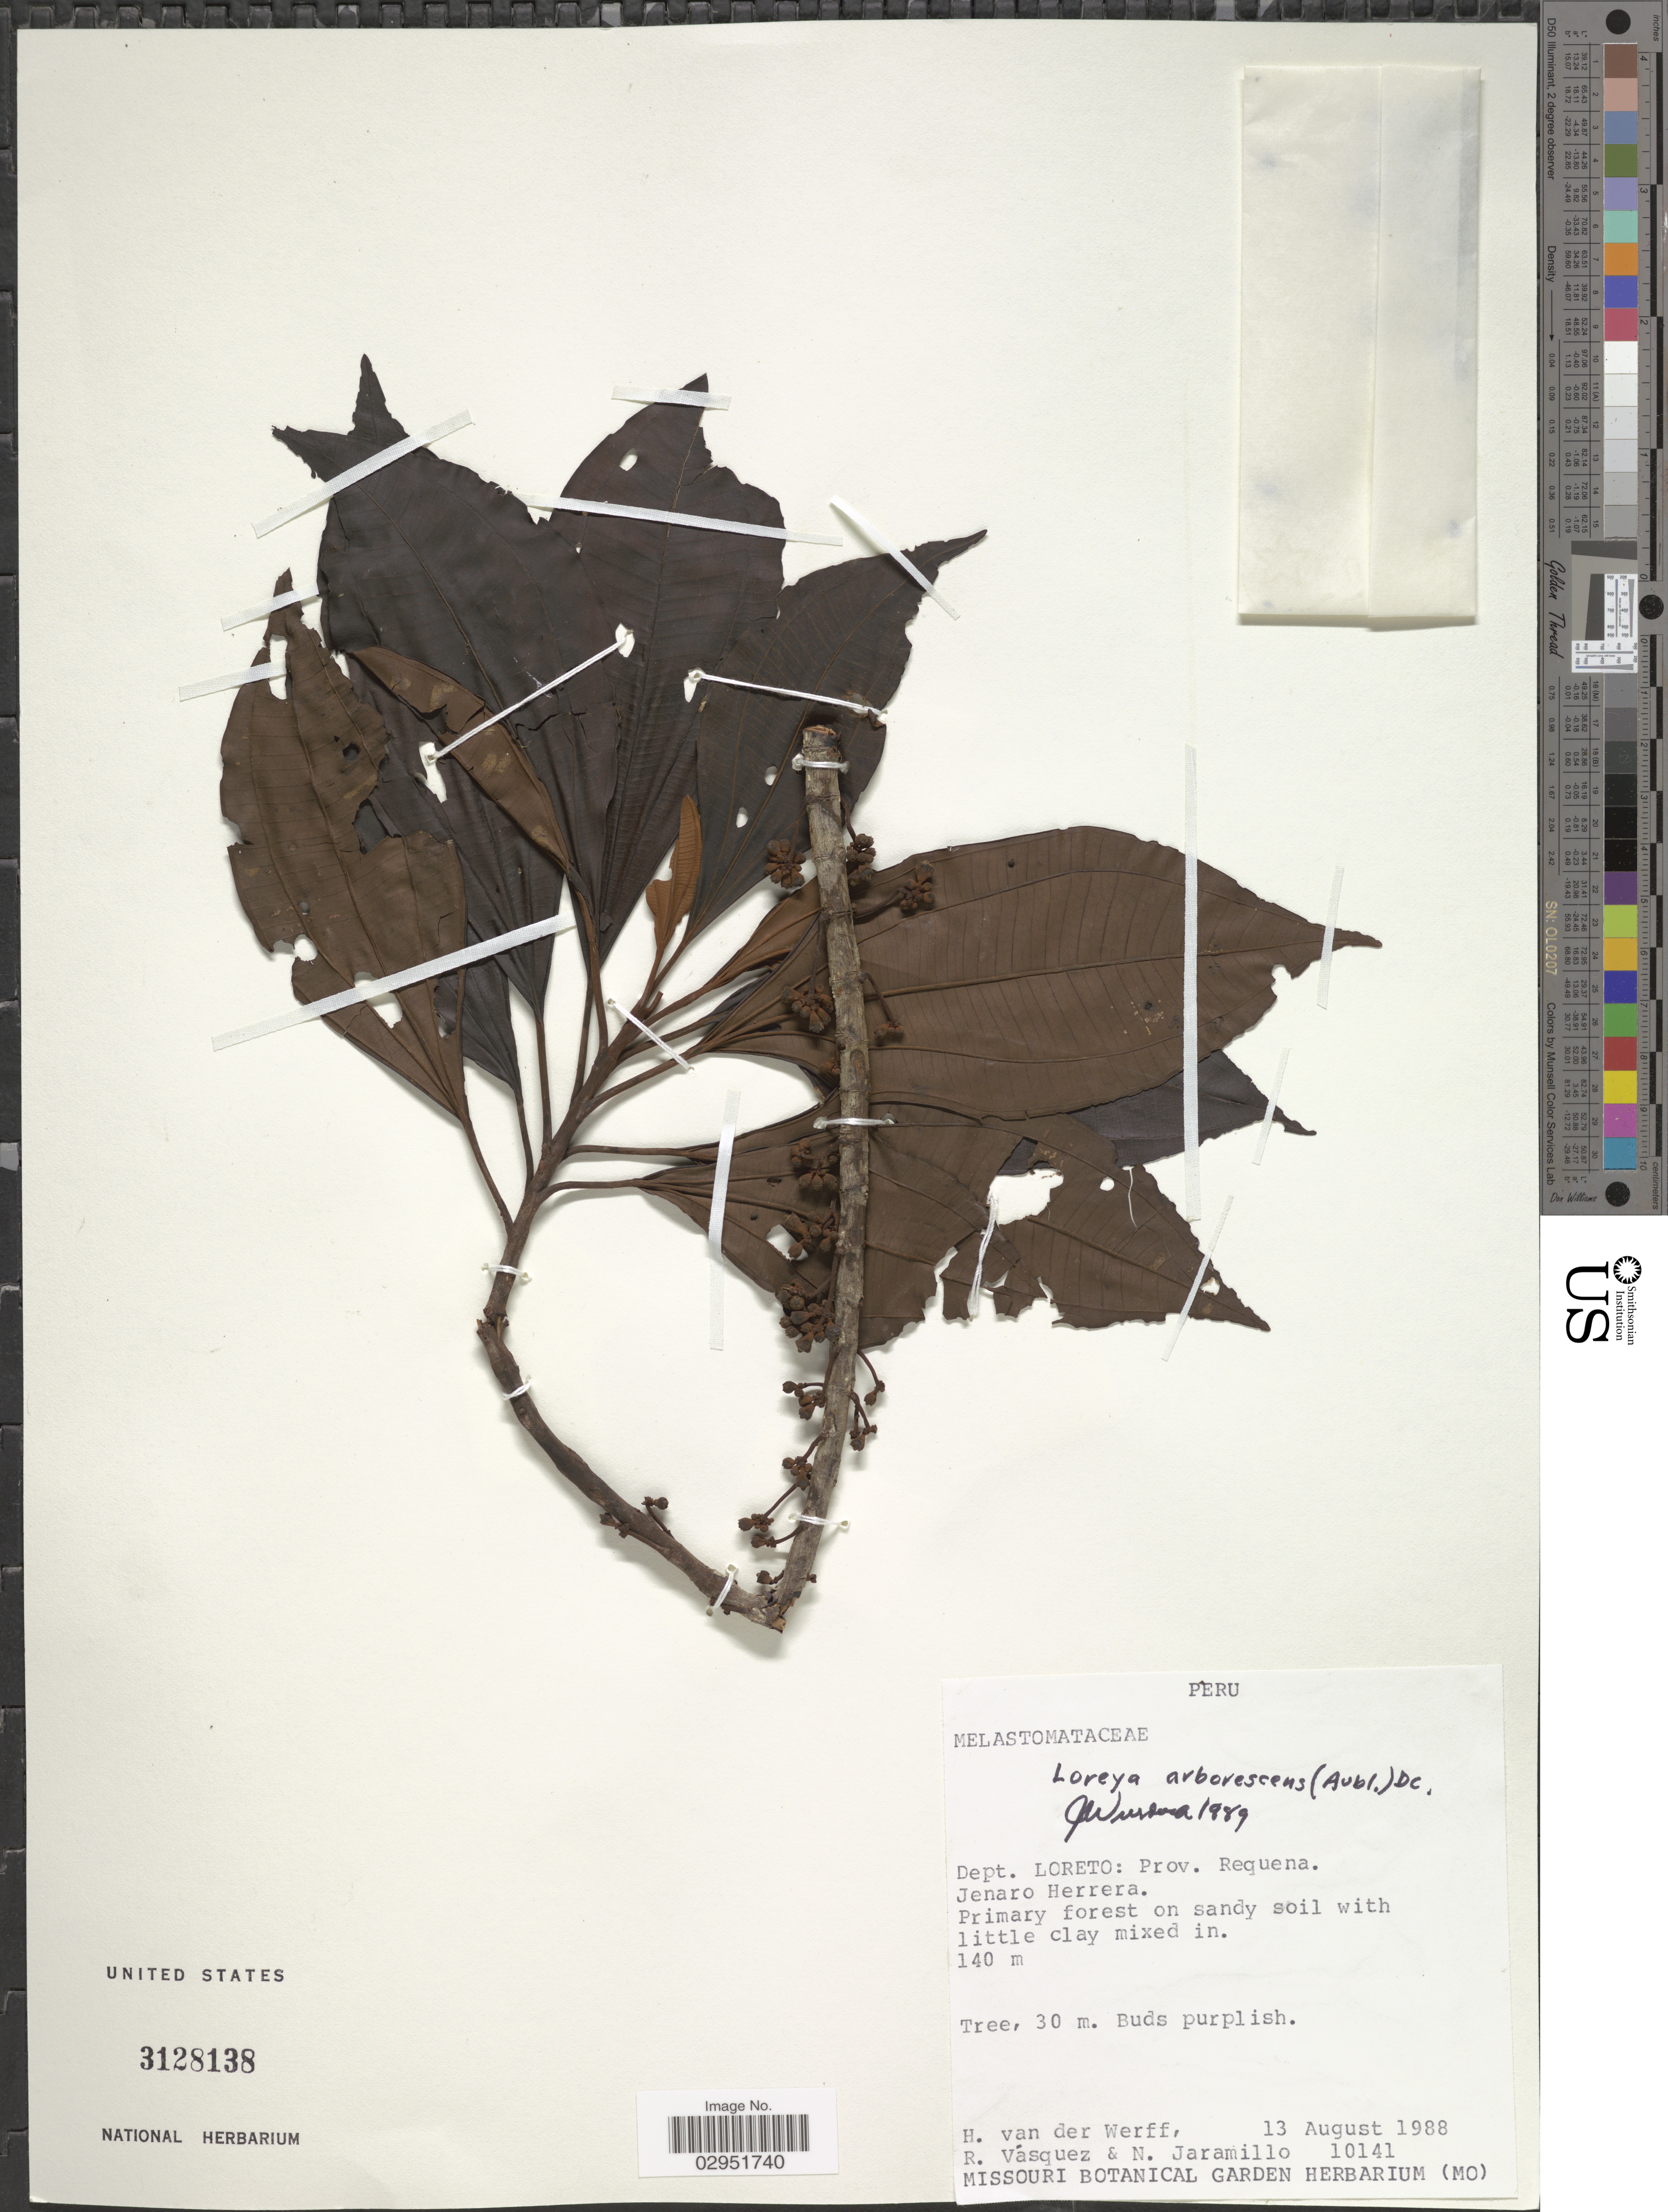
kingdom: Plantae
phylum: Tracheophyta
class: Magnoliopsida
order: Myrtales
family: Melastomataceae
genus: Bellucia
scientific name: Bellucia arborescens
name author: (Aubl.) Baill.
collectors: H. van der Werff, R. Vásquez & N. Jaramillo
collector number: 10141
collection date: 1988-08-13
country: Peru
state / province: Loreto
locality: Dept. Loreto: Prov. Requena. Jenaro Herrera.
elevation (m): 140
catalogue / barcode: US 3128138